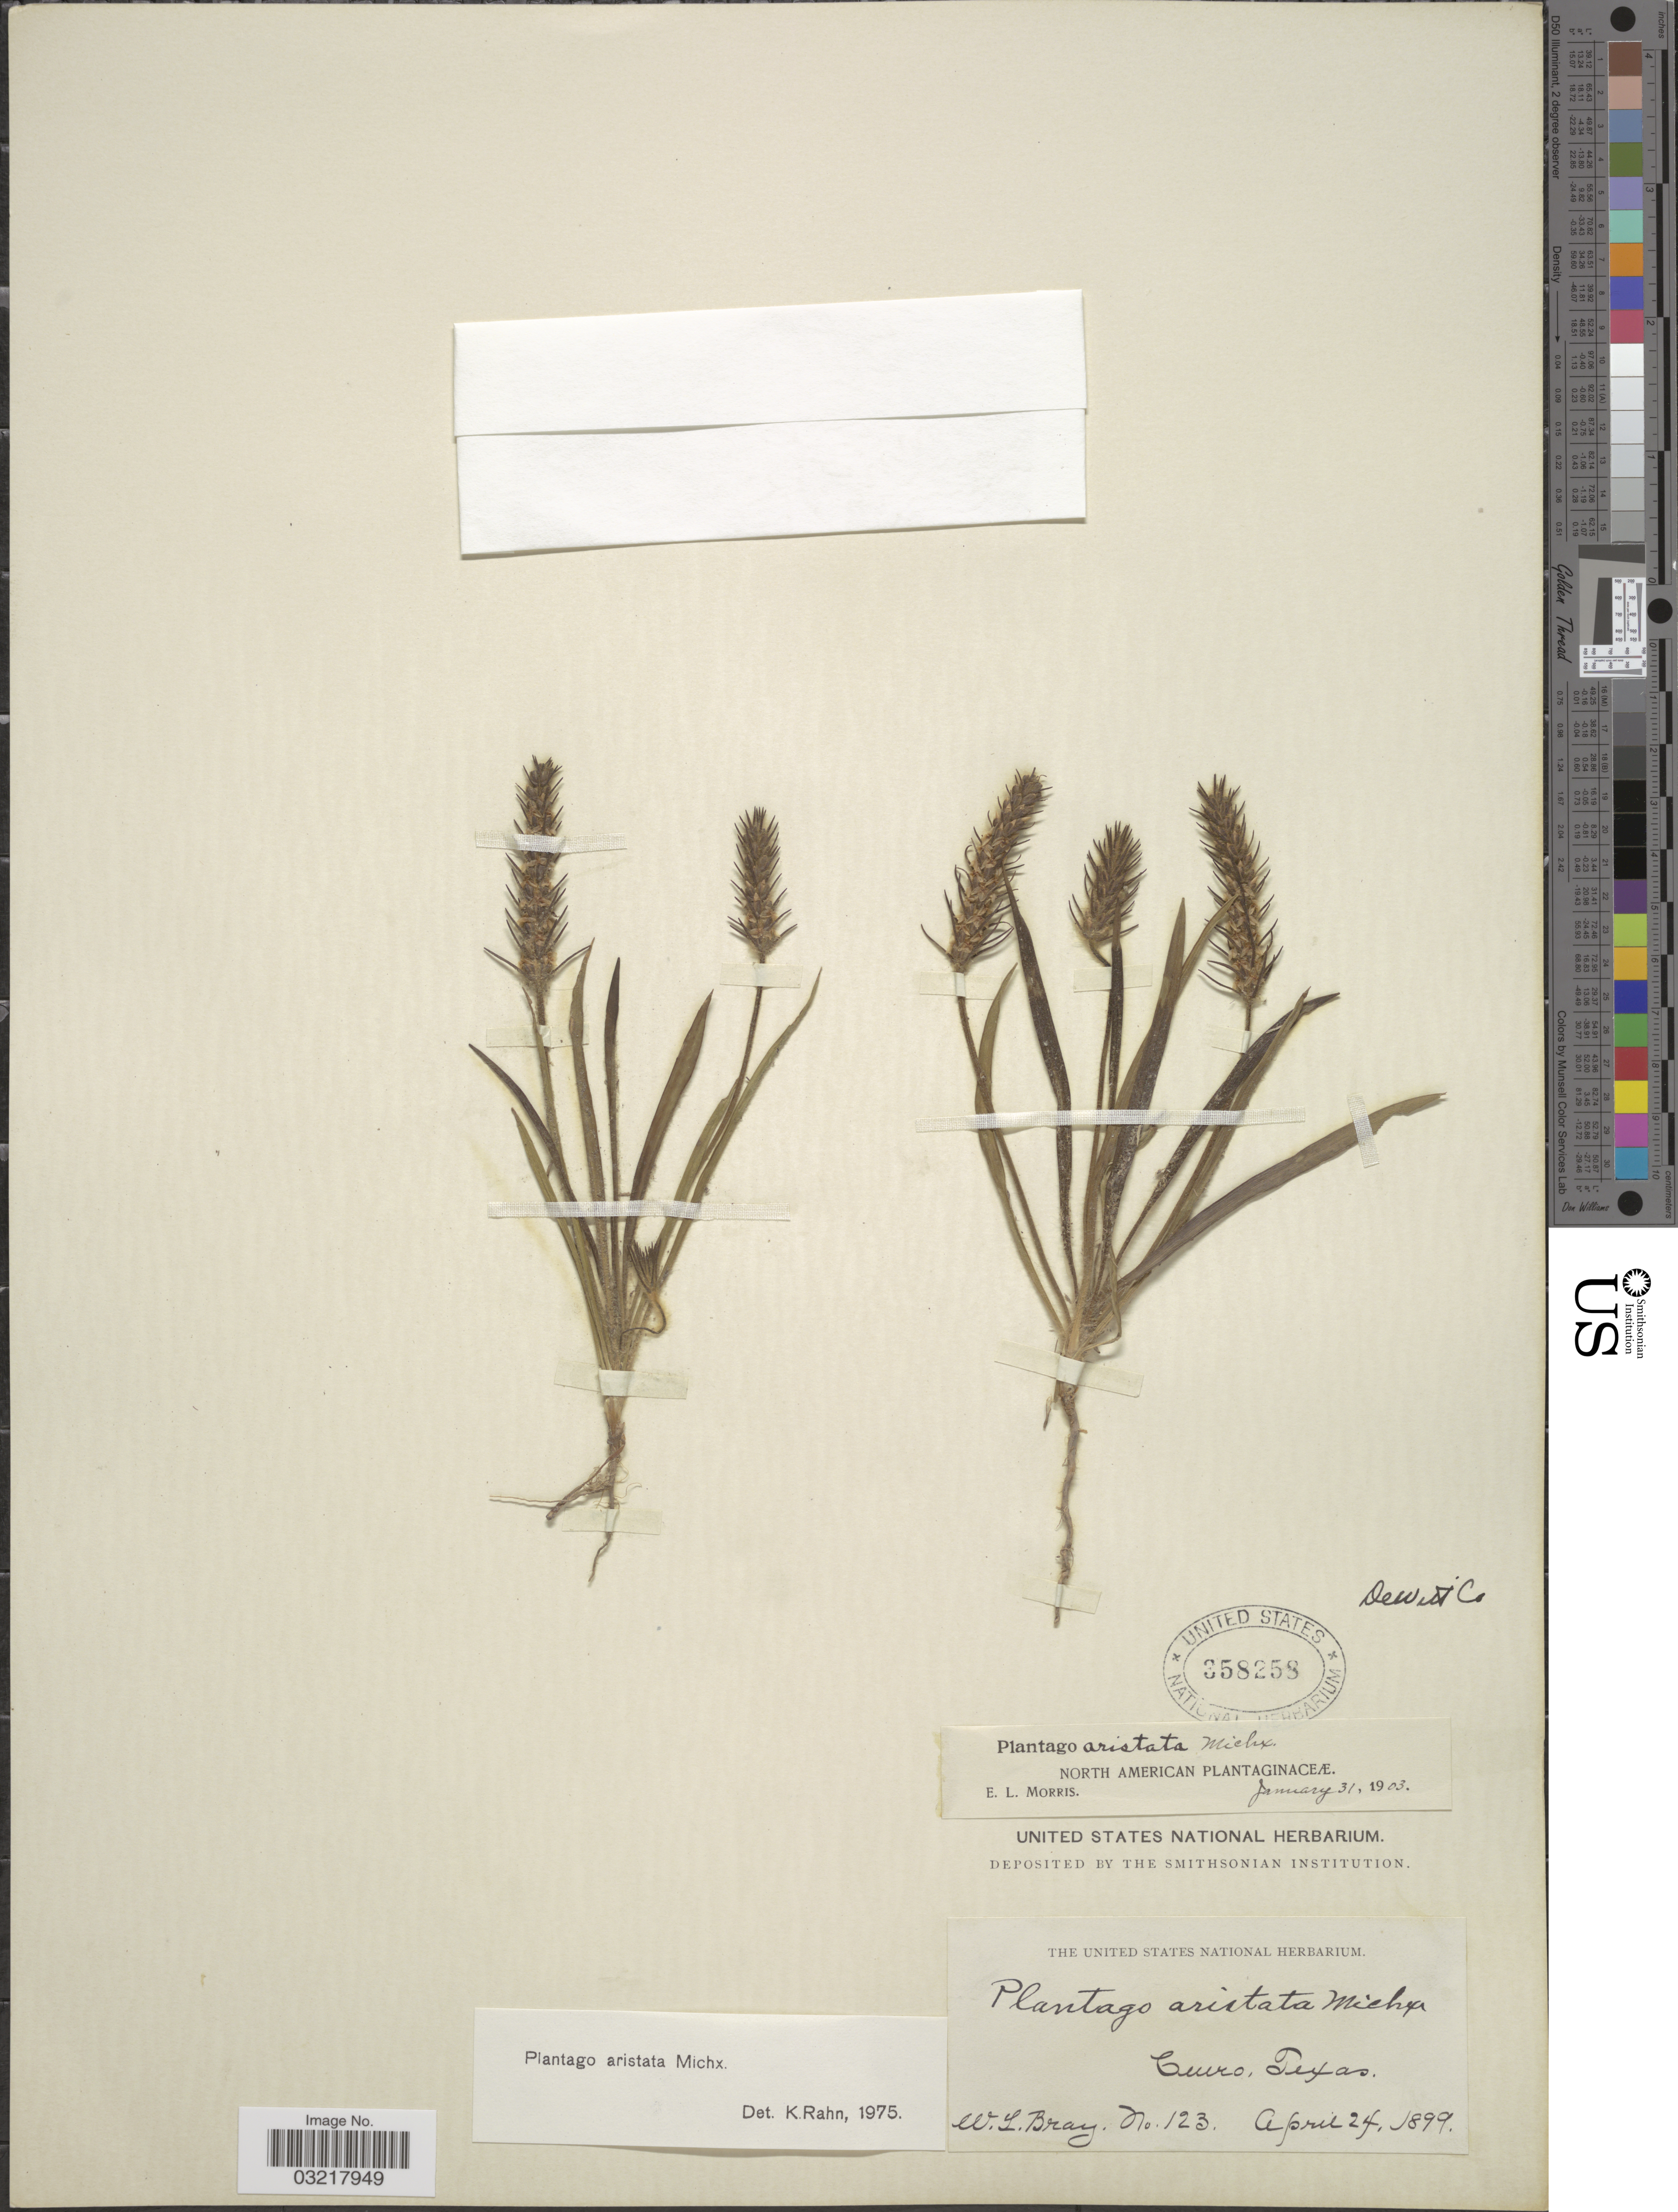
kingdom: Plantae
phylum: Tracheophyta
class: Magnoliopsida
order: Lamiales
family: Plantaginaceae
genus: Plantago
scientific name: Plantago aristata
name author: Michx.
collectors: W. L. Bray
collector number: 123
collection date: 1899-04-24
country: United States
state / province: Texas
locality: Dewitt Co. Cuero.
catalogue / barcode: US 358258